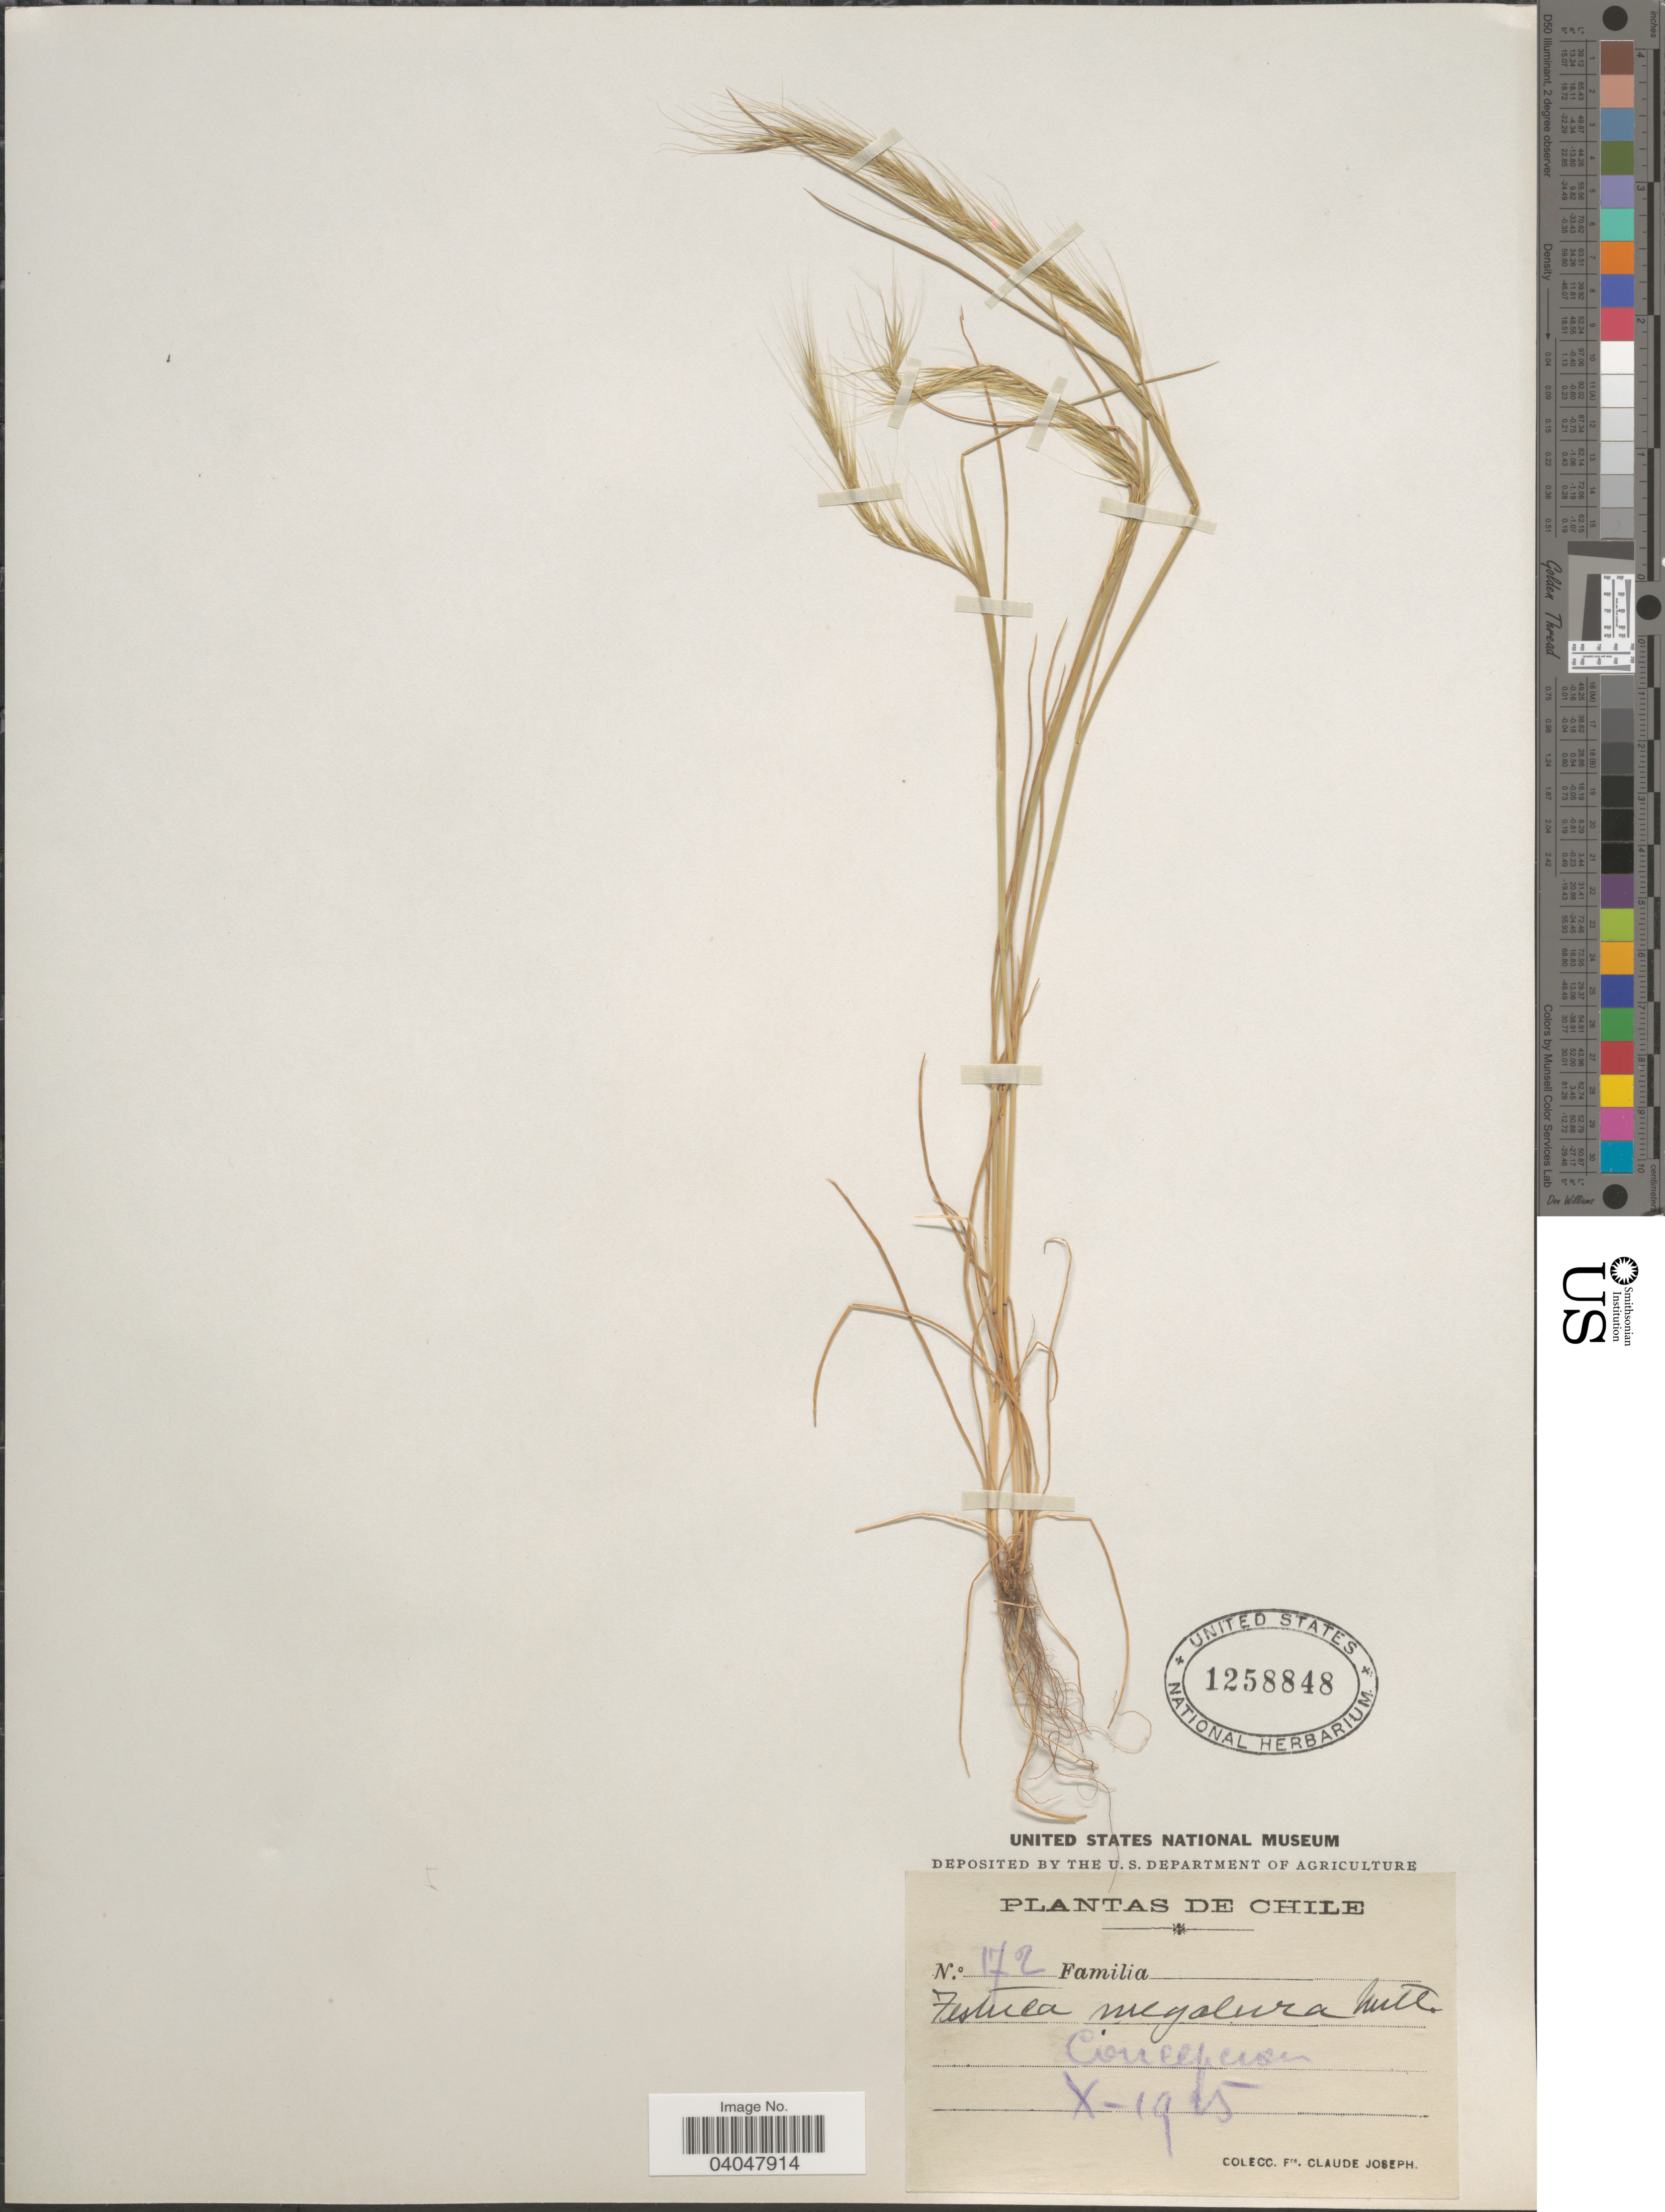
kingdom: Plantae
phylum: Tracheophyta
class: Liliopsida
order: Poales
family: Poaceae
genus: Festuca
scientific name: Festuca megalura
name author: Nutt.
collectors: Bro. Claude-Joseph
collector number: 172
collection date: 1915-10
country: Chile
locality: Concepcion.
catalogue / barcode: US 1258848